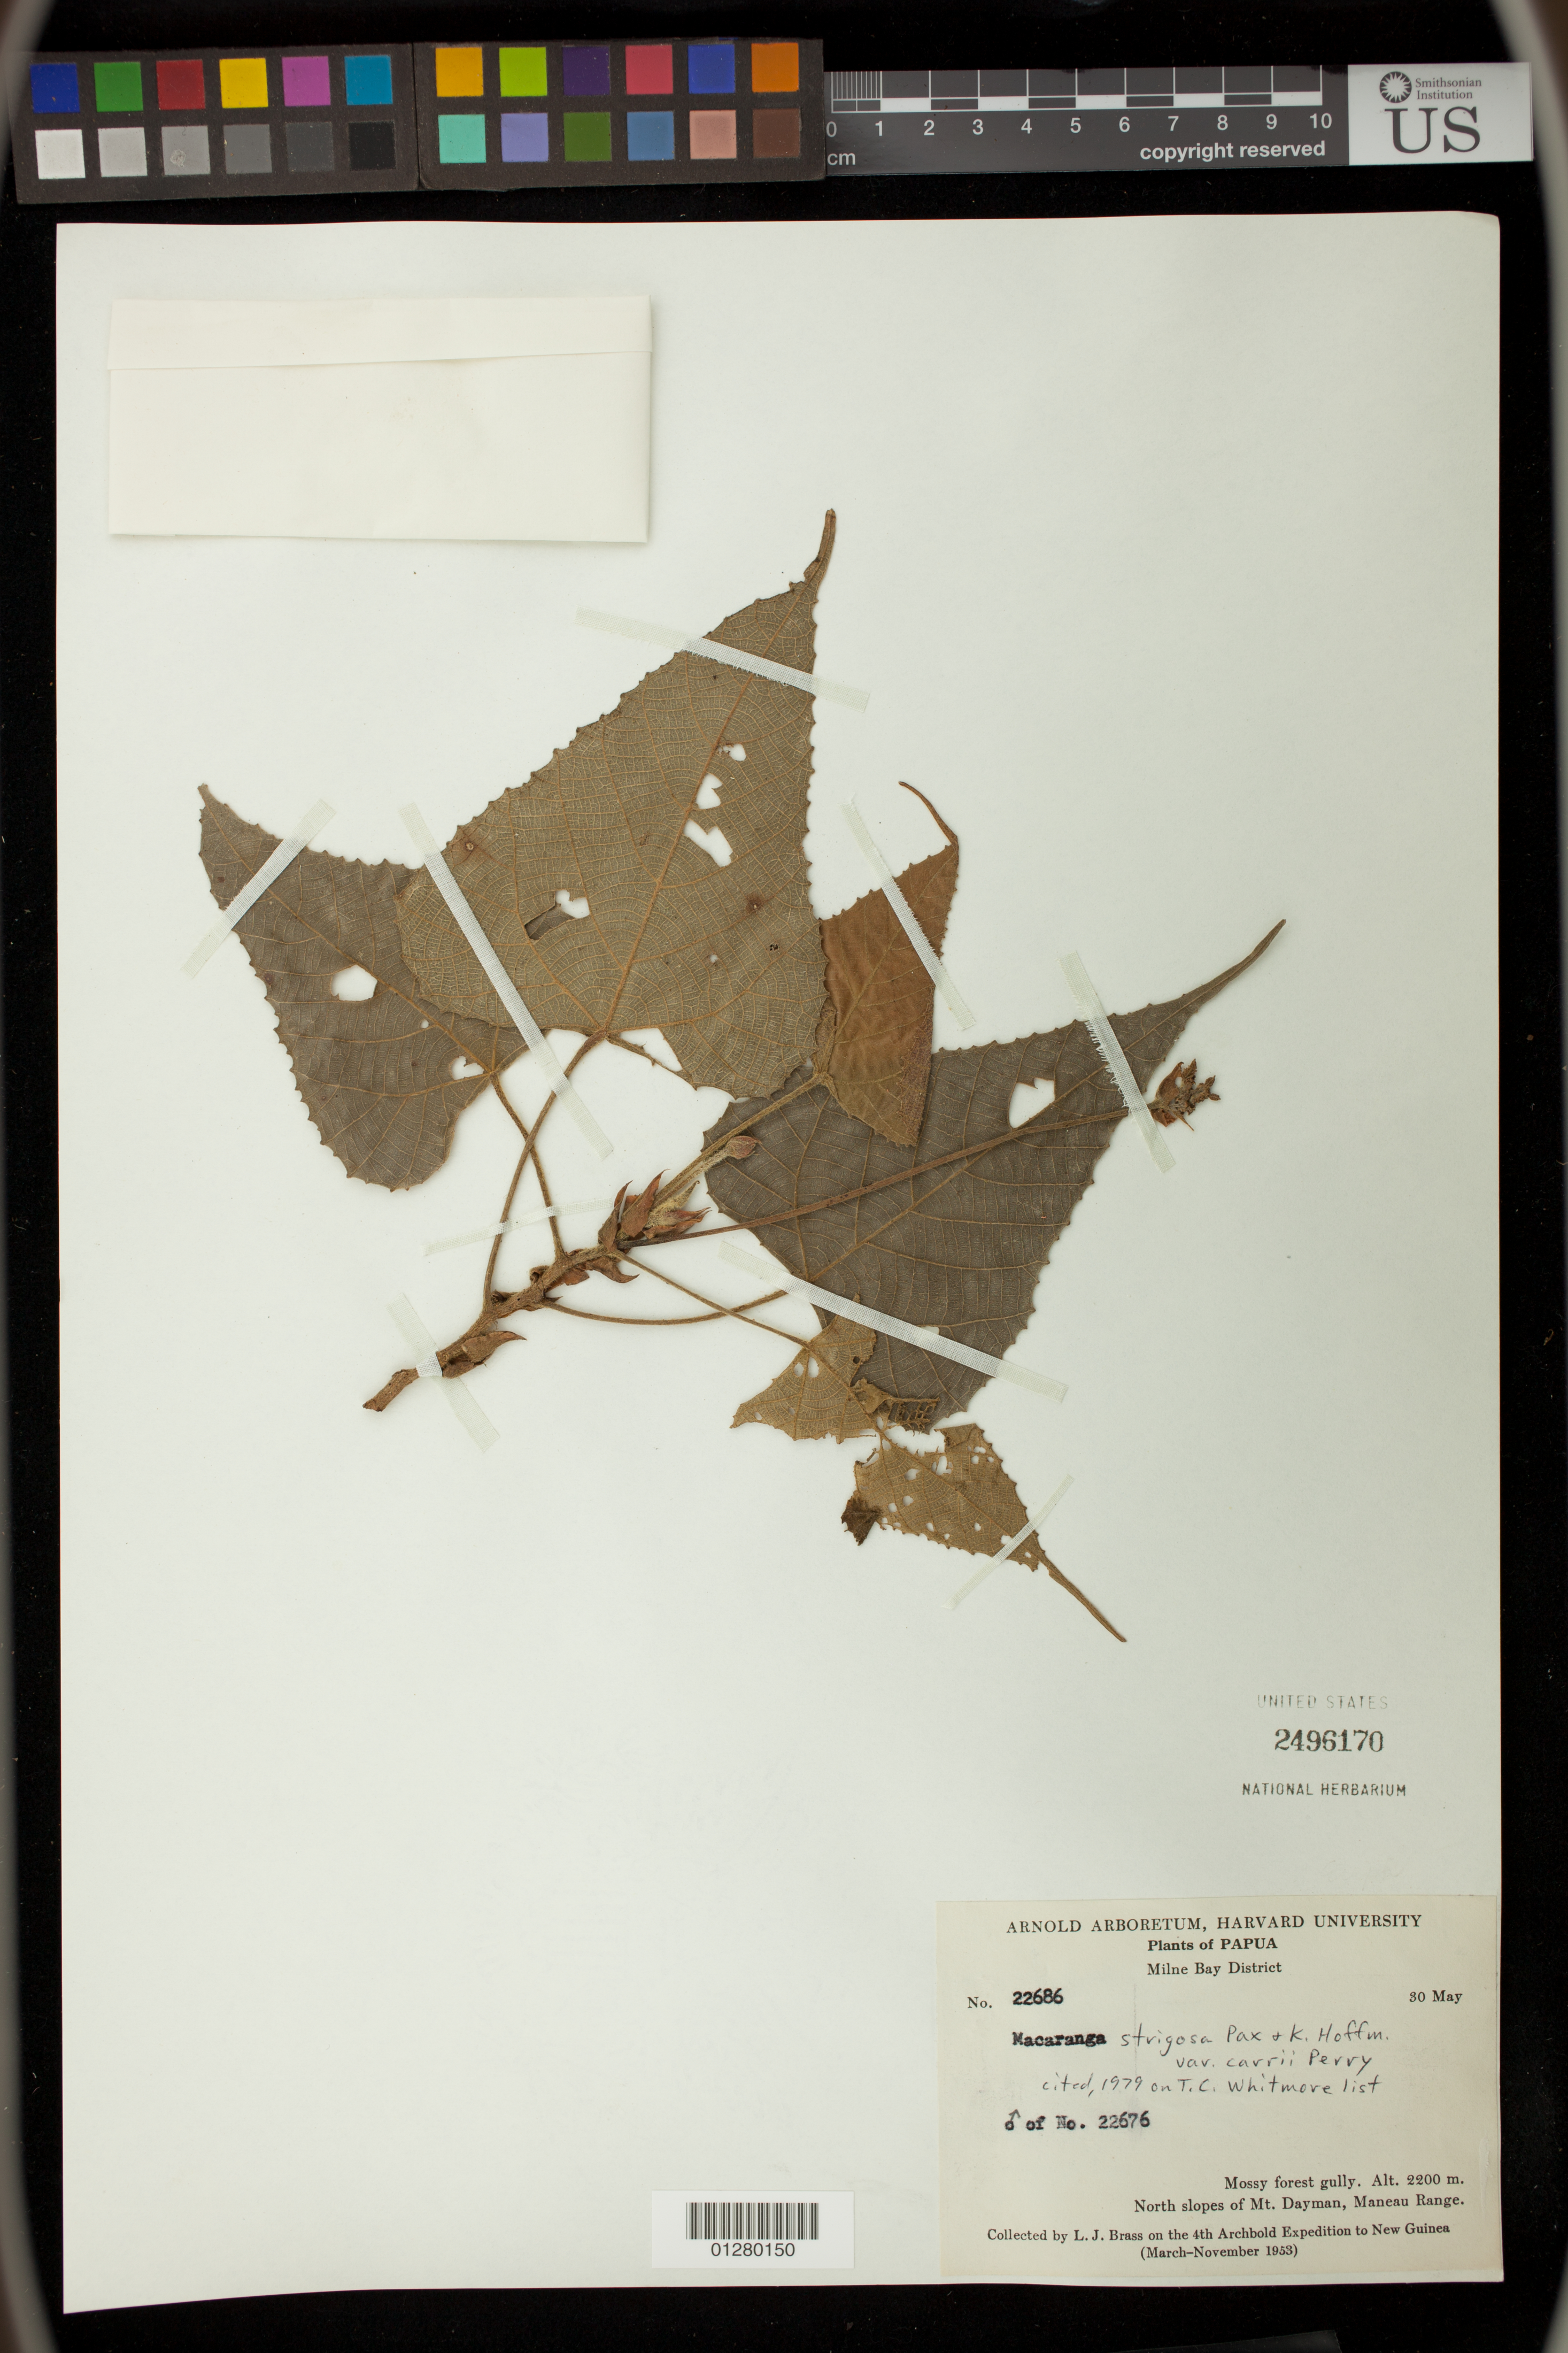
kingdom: Plantae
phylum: Tracheophyta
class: Magnoliopsida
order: Malpighiales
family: Euphorbiaceae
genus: Macaranga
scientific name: Macaranga strigosa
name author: Pax & K. Hoffm.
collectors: L. J. Brass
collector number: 22686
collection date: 1953-05-30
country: Papua New Guinea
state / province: Milne Bay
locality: North slopes of Mt. Dayman, Maneau Range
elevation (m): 2200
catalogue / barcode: US 2496170